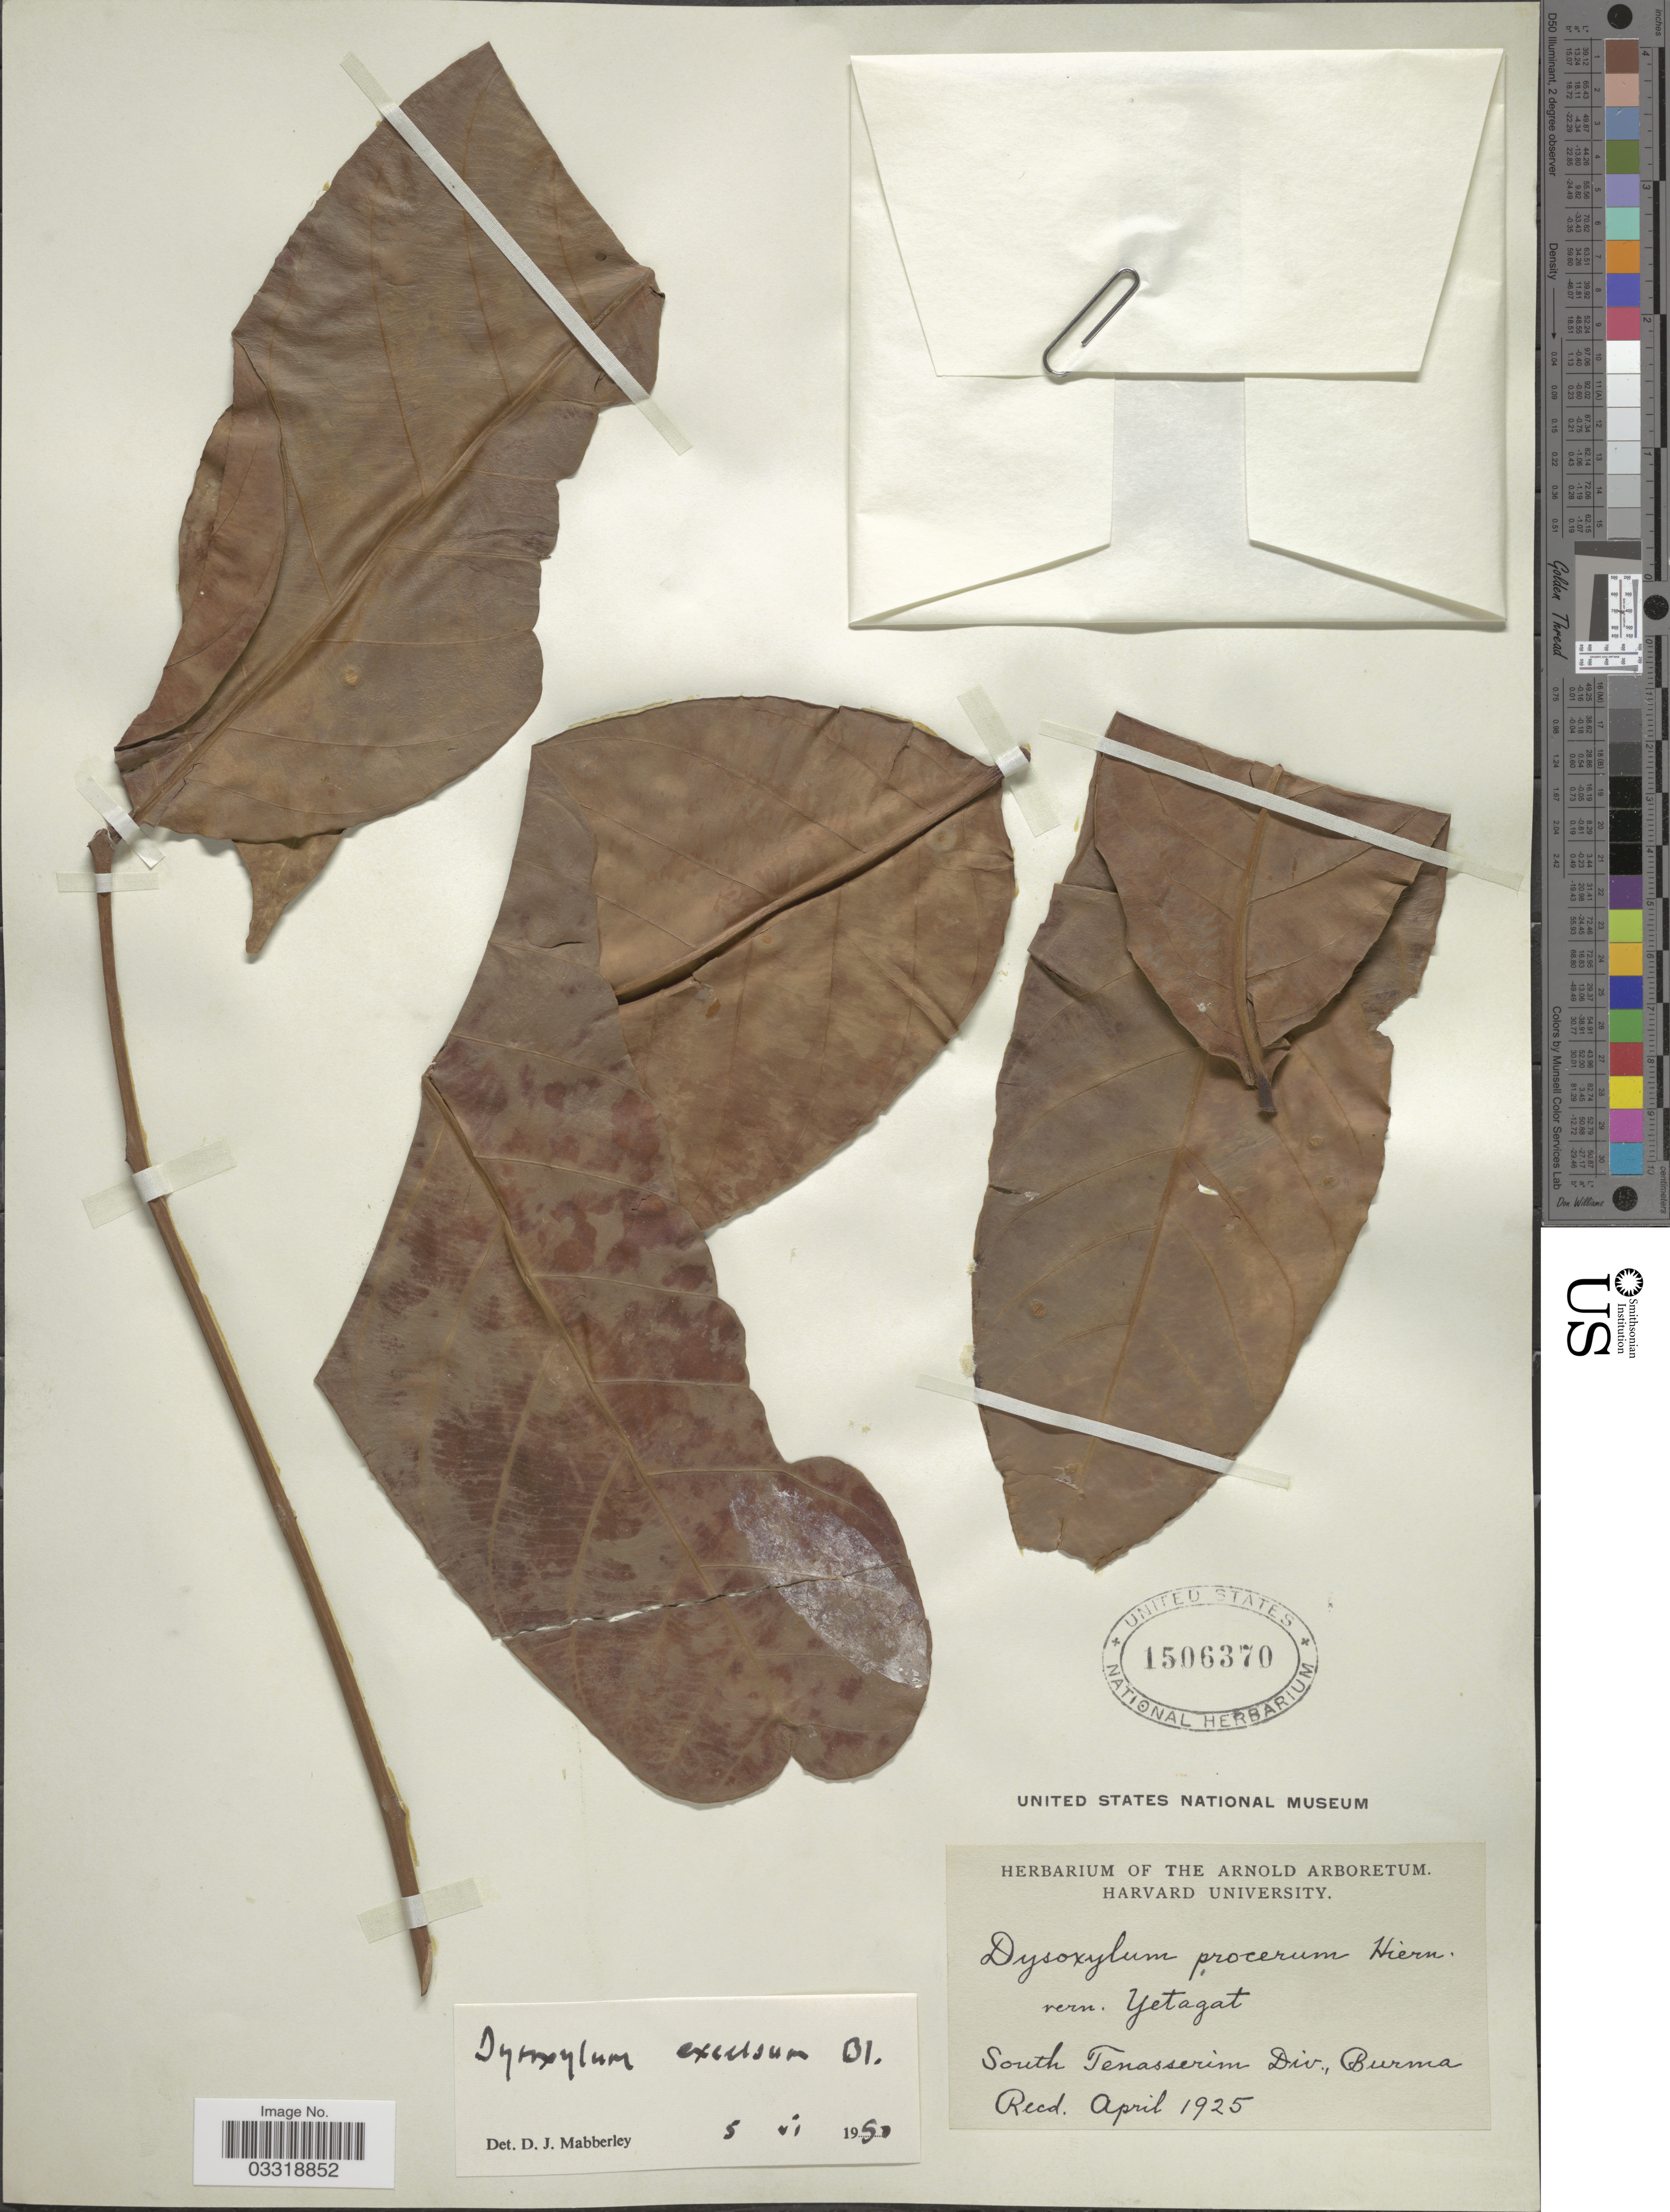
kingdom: Plantae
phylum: Tracheophyta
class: Magnoliopsida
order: Sapindales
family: Meliaceae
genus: Prasoxylon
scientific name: Prasoxylon excelsum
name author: (Spreng.) Mabb.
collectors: Ex herb. of the Arnold Arboretum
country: Myanmar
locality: South Tenasserim Div., Burma.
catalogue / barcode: US 1506370